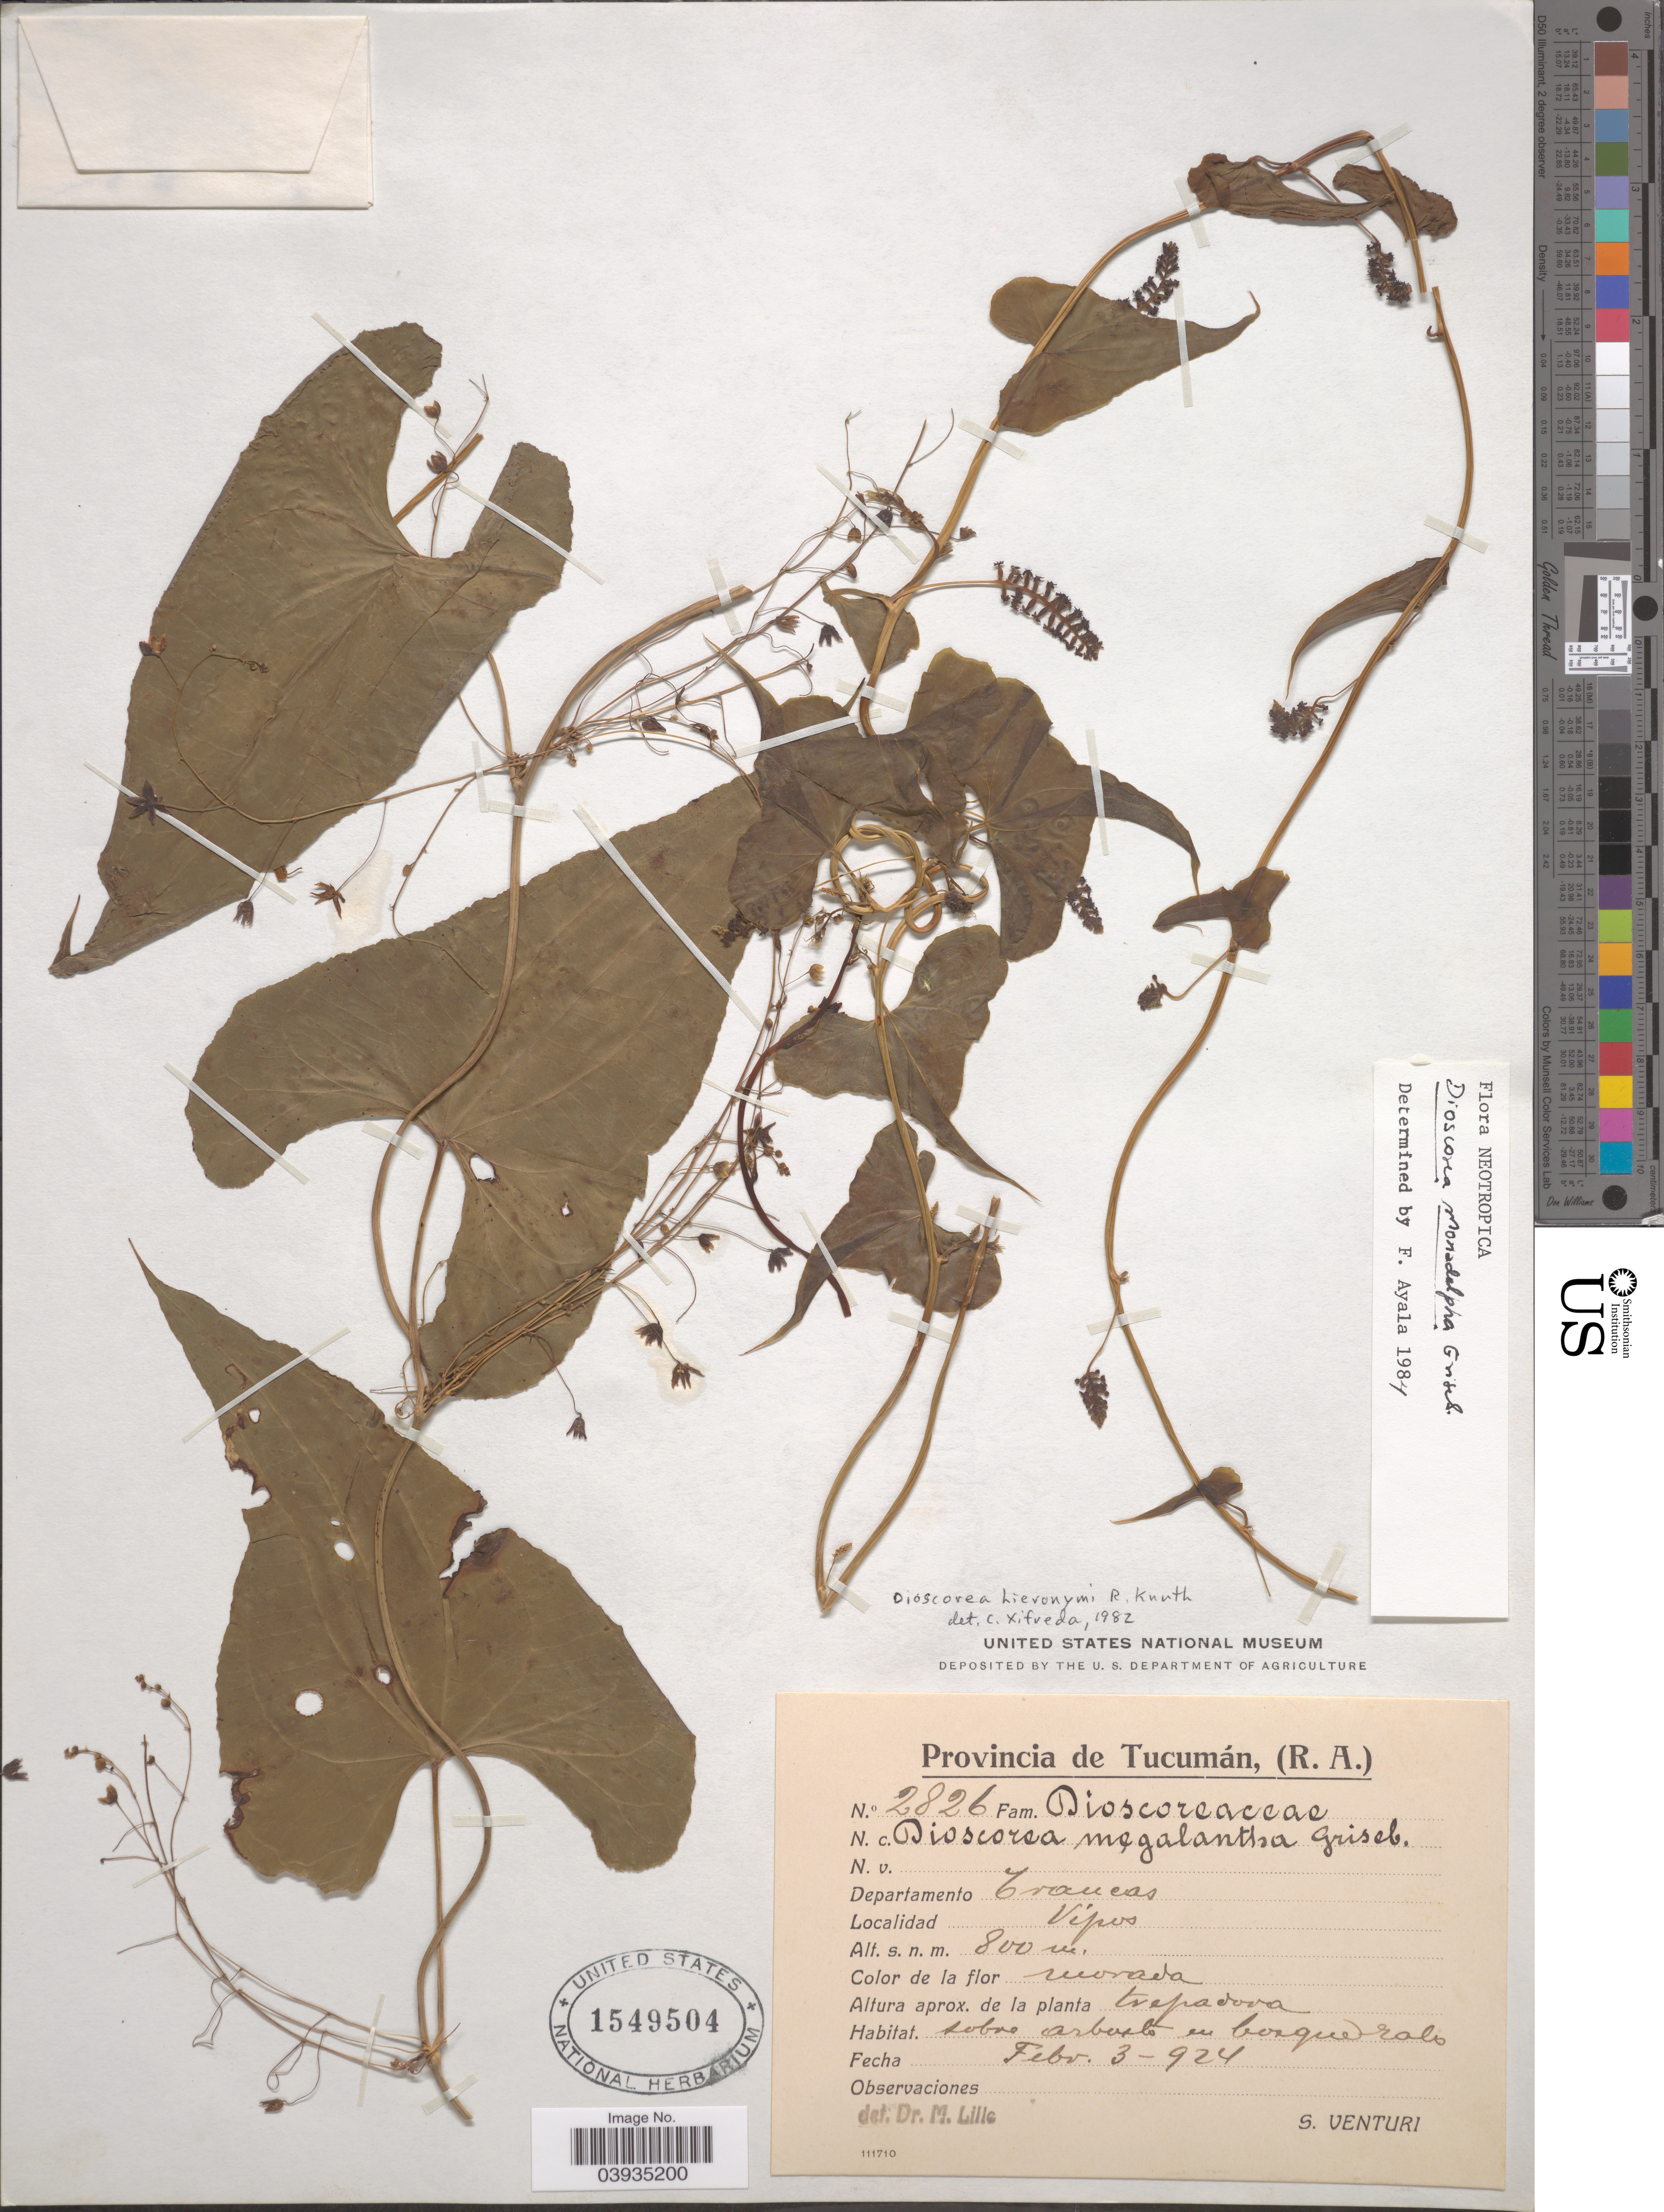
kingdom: Plantae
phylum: Tracheophyta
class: Liliopsida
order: Dioscoreales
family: Dioscoreaceae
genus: Dioscorea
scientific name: Dioscorea hieronymi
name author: Uline ex R. Knuth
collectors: S. Venturi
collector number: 2826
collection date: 1924-02-03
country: Argentina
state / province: Tucuman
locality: Departamento Trancas. Vipos.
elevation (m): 800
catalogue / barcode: US 1549504